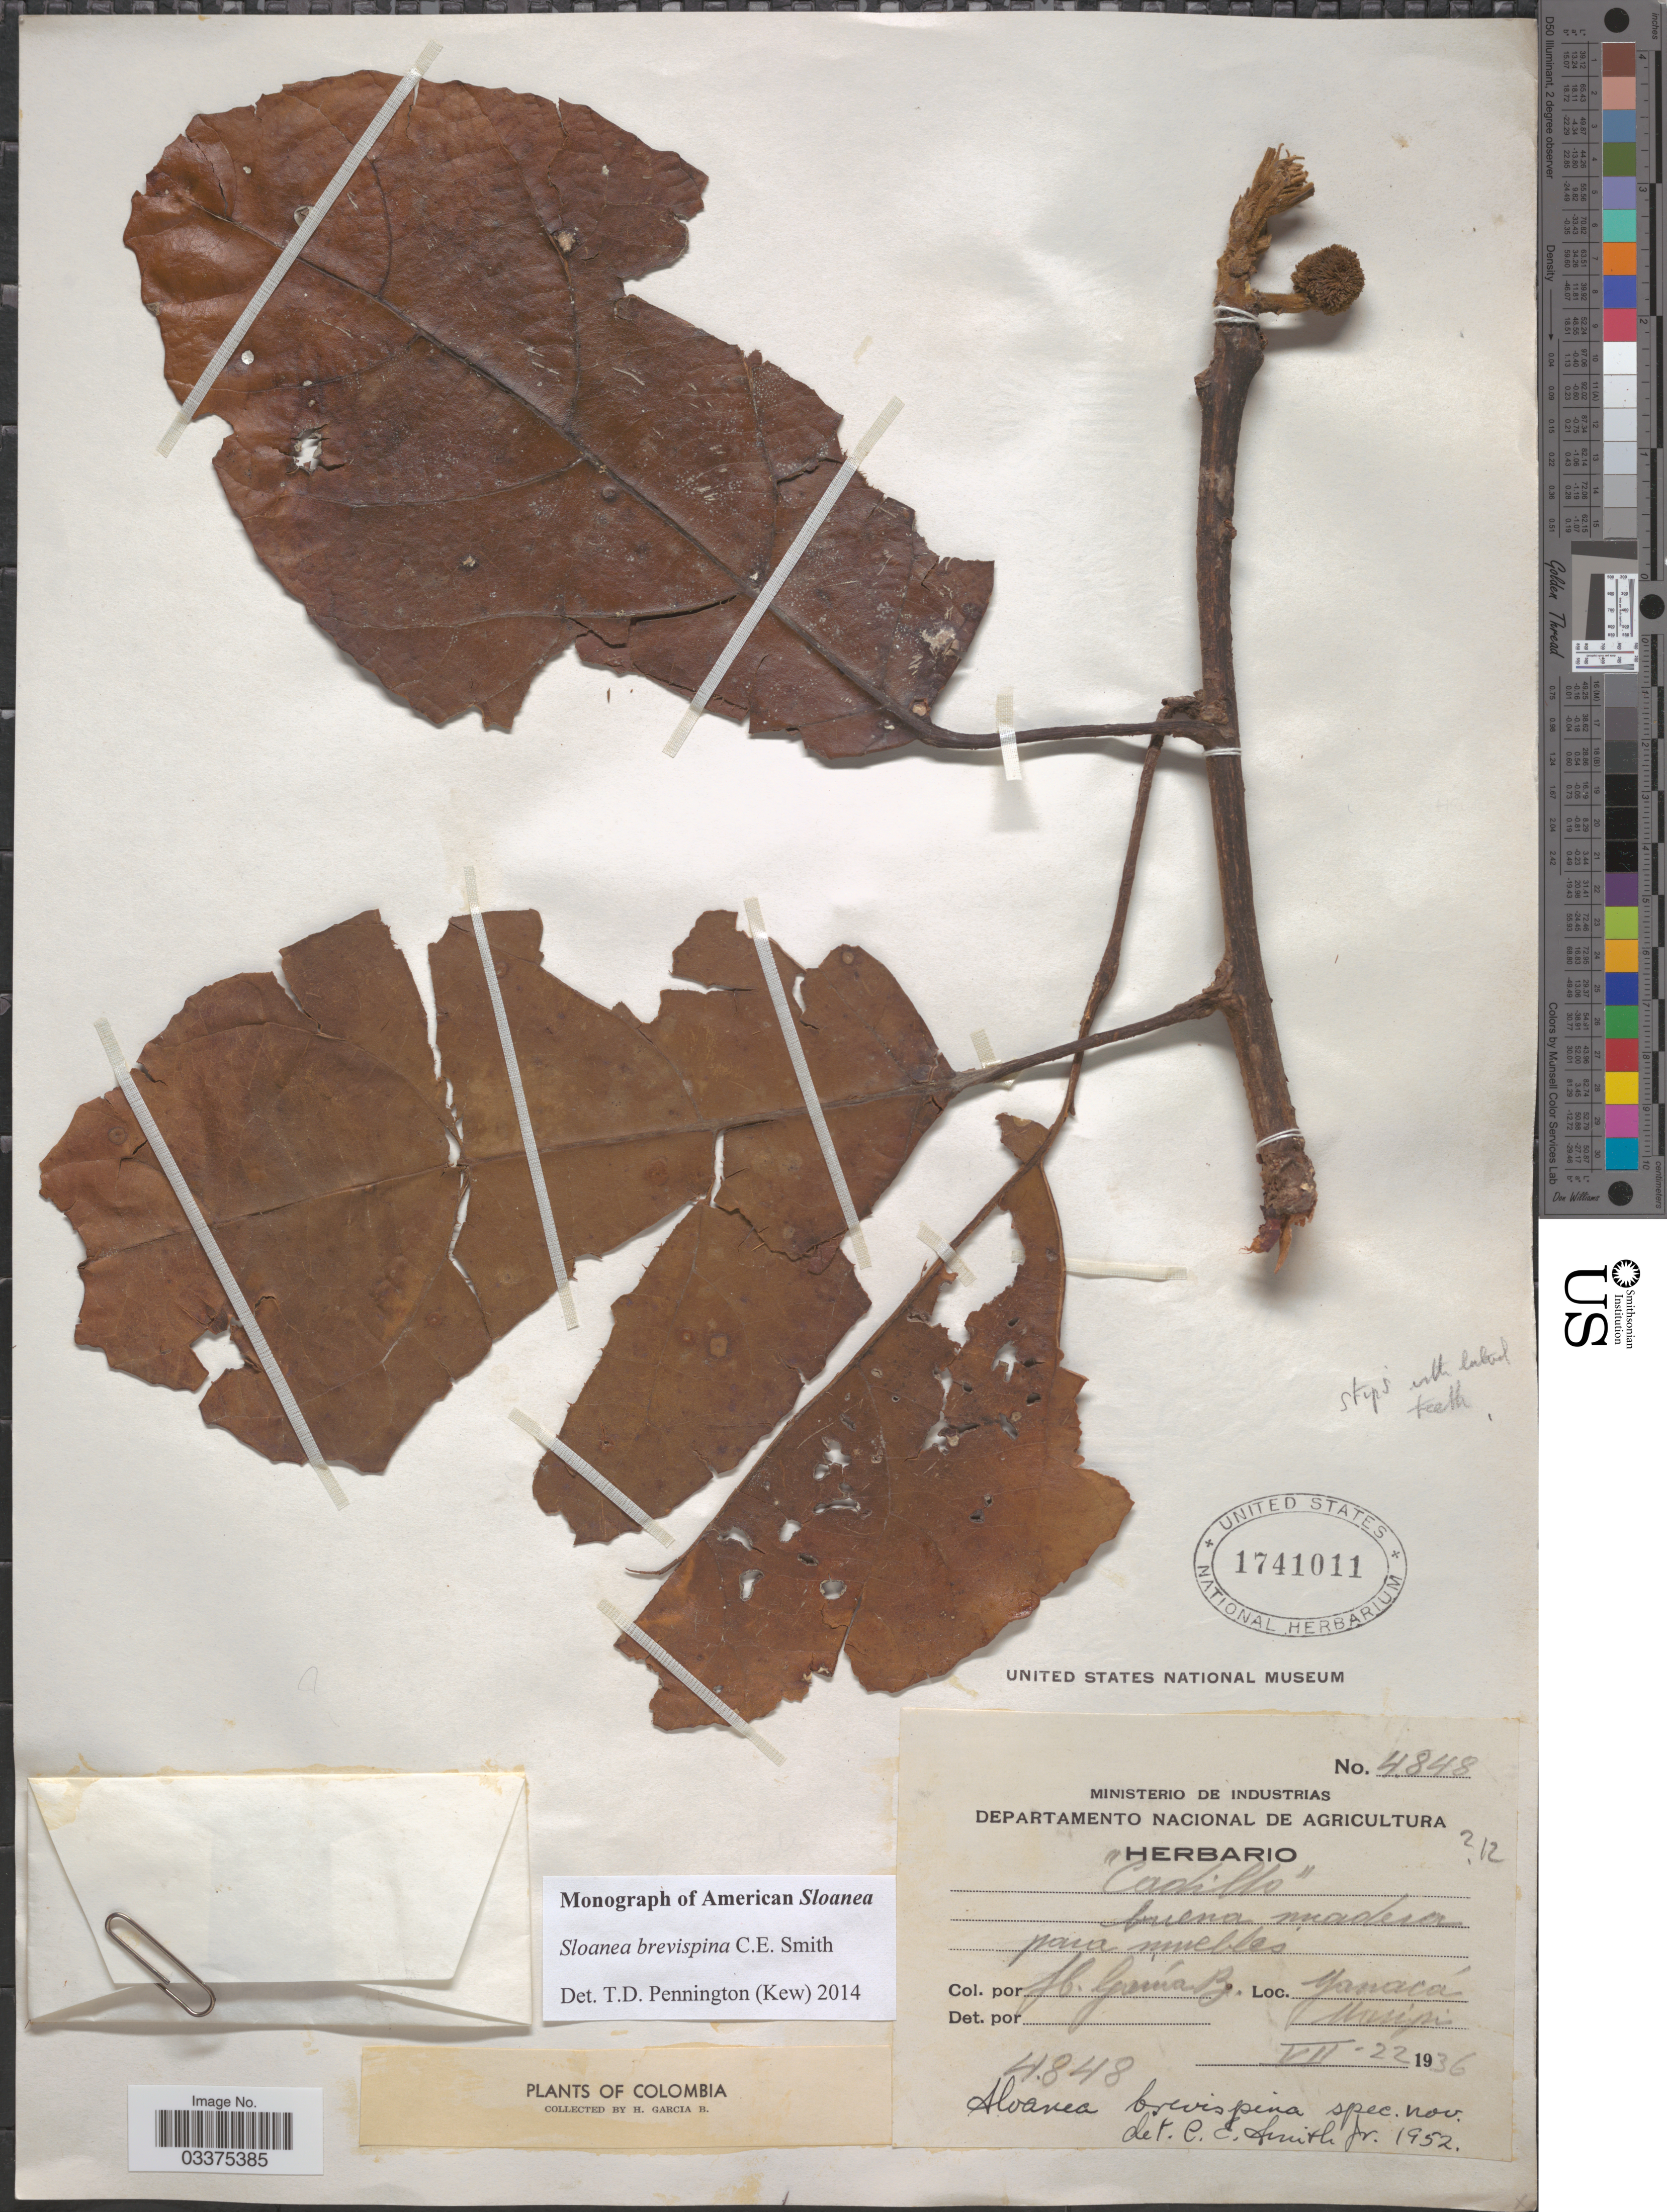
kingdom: Plantae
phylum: Tracheophyta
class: Magnoliopsida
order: Oxalidales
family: Elaeocarpaceae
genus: Sloanea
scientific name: Sloanea brevispina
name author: Earle Sm.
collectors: H. García B.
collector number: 4848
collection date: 1936-07-22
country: Colombia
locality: Yanacá. Masipi.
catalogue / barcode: US 1741011